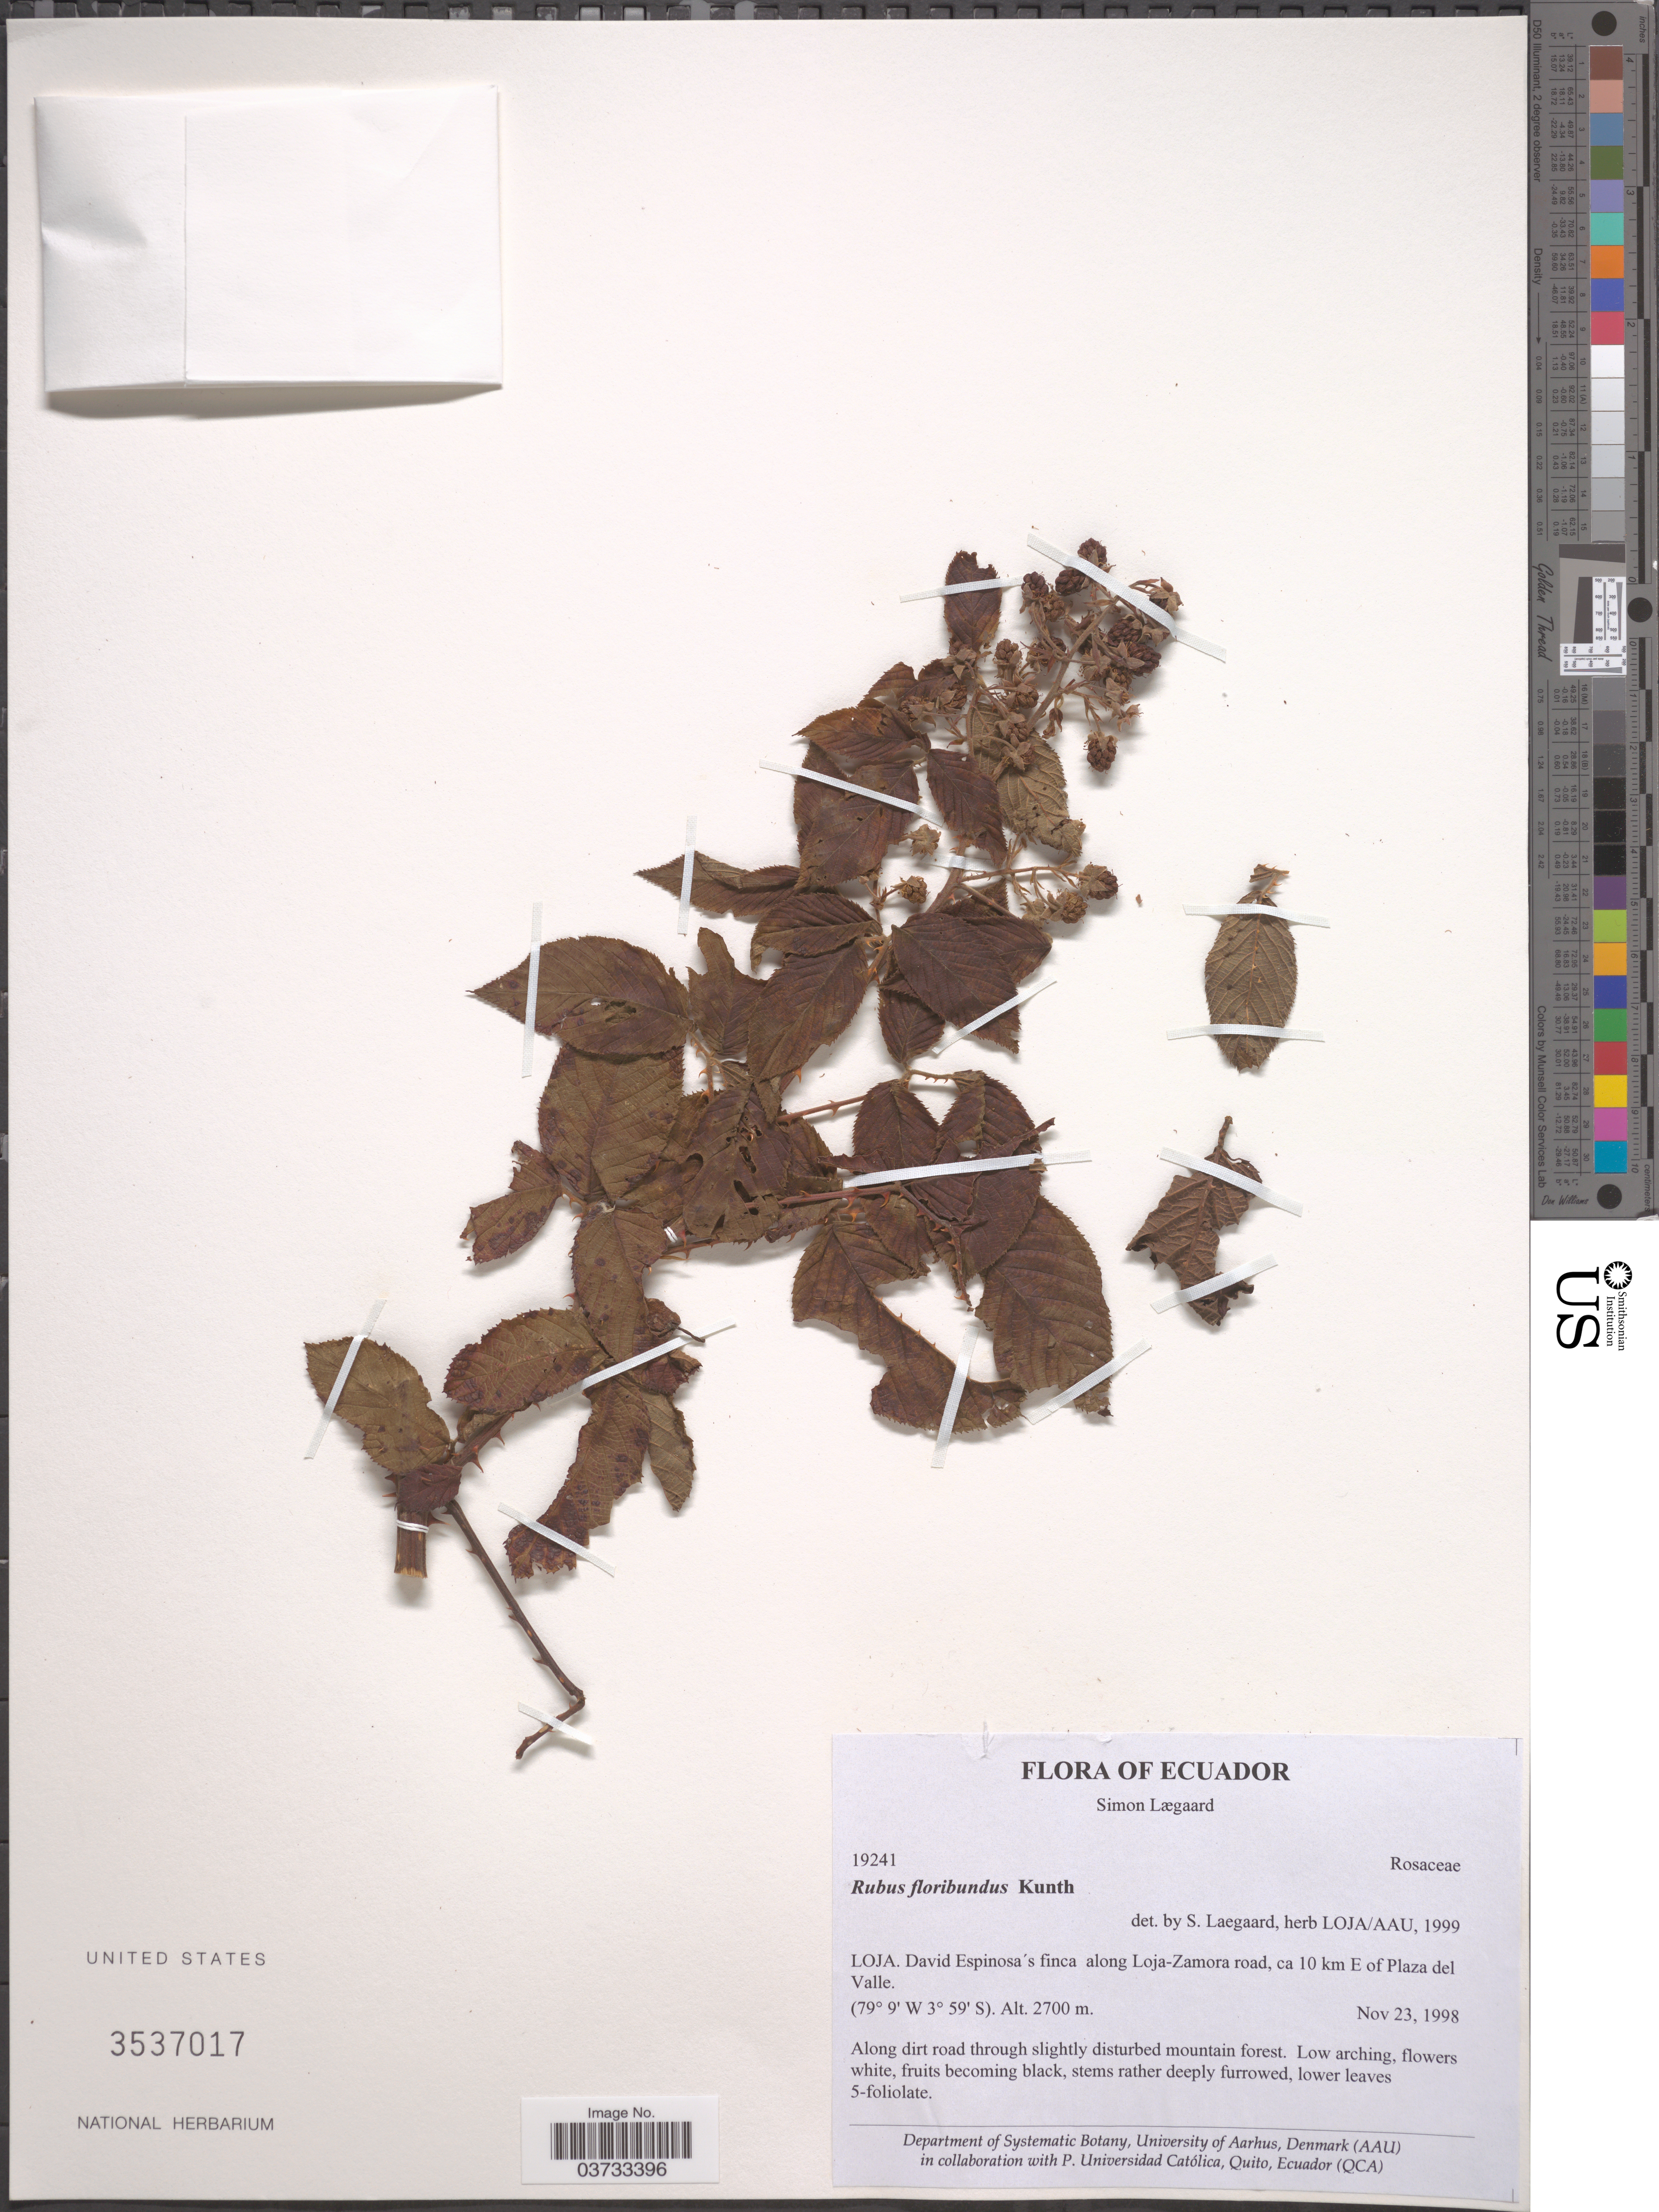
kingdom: Plantae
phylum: Tracheophyta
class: Magnoliopsida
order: Rosales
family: Rosaceae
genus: Rubus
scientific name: Rubus floribundus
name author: Kunth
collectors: S. Lægaard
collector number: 19241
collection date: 1998-11-23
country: Ecuador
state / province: Loja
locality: David Espinosa's finca along Loja-Zamora road, ca 10 km E of Plaza del Valle.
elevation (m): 2700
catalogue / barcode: US 3537017